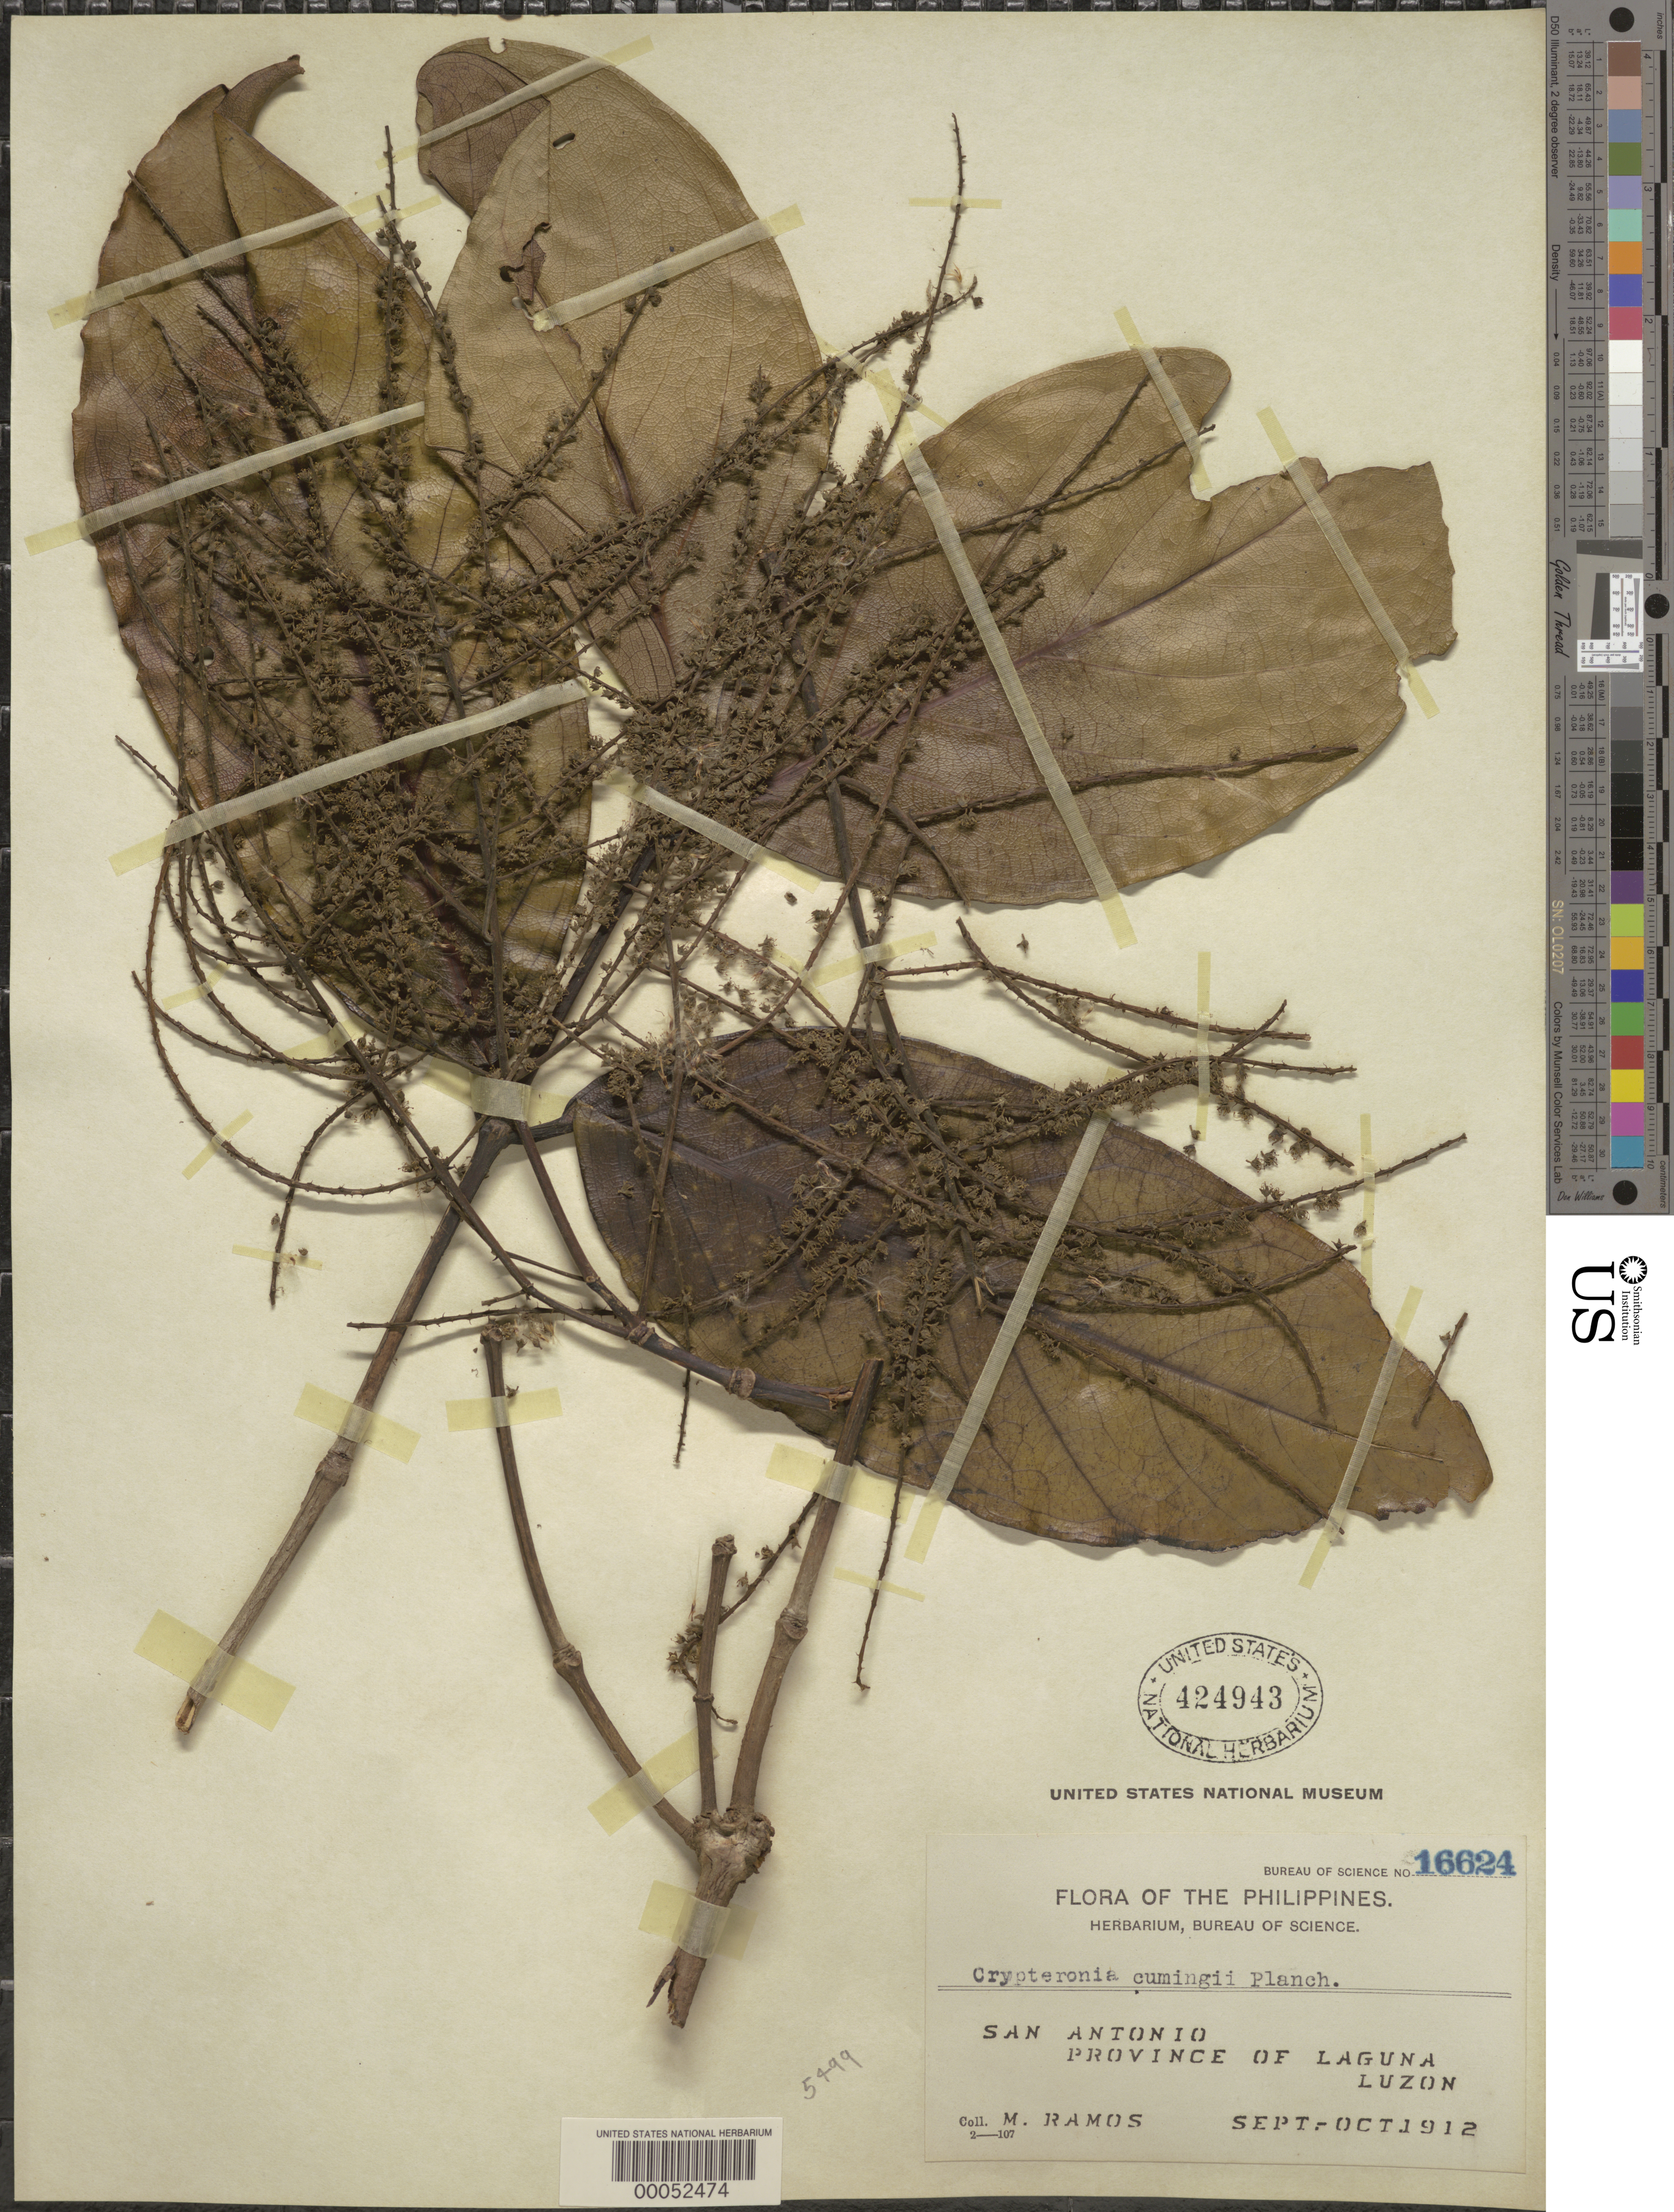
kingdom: Plantae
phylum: Tracheophyta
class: Magnoliopsida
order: Myrtales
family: Crypteroniaceae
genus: Crypteronia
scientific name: Crypteronia cumingii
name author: (Planch.) Endl.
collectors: M. Ramos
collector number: Bureau of Science 16624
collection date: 1912-09/1912-10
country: Philippines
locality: San Antonio Province of Laguna, Luzon.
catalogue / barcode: US 424943